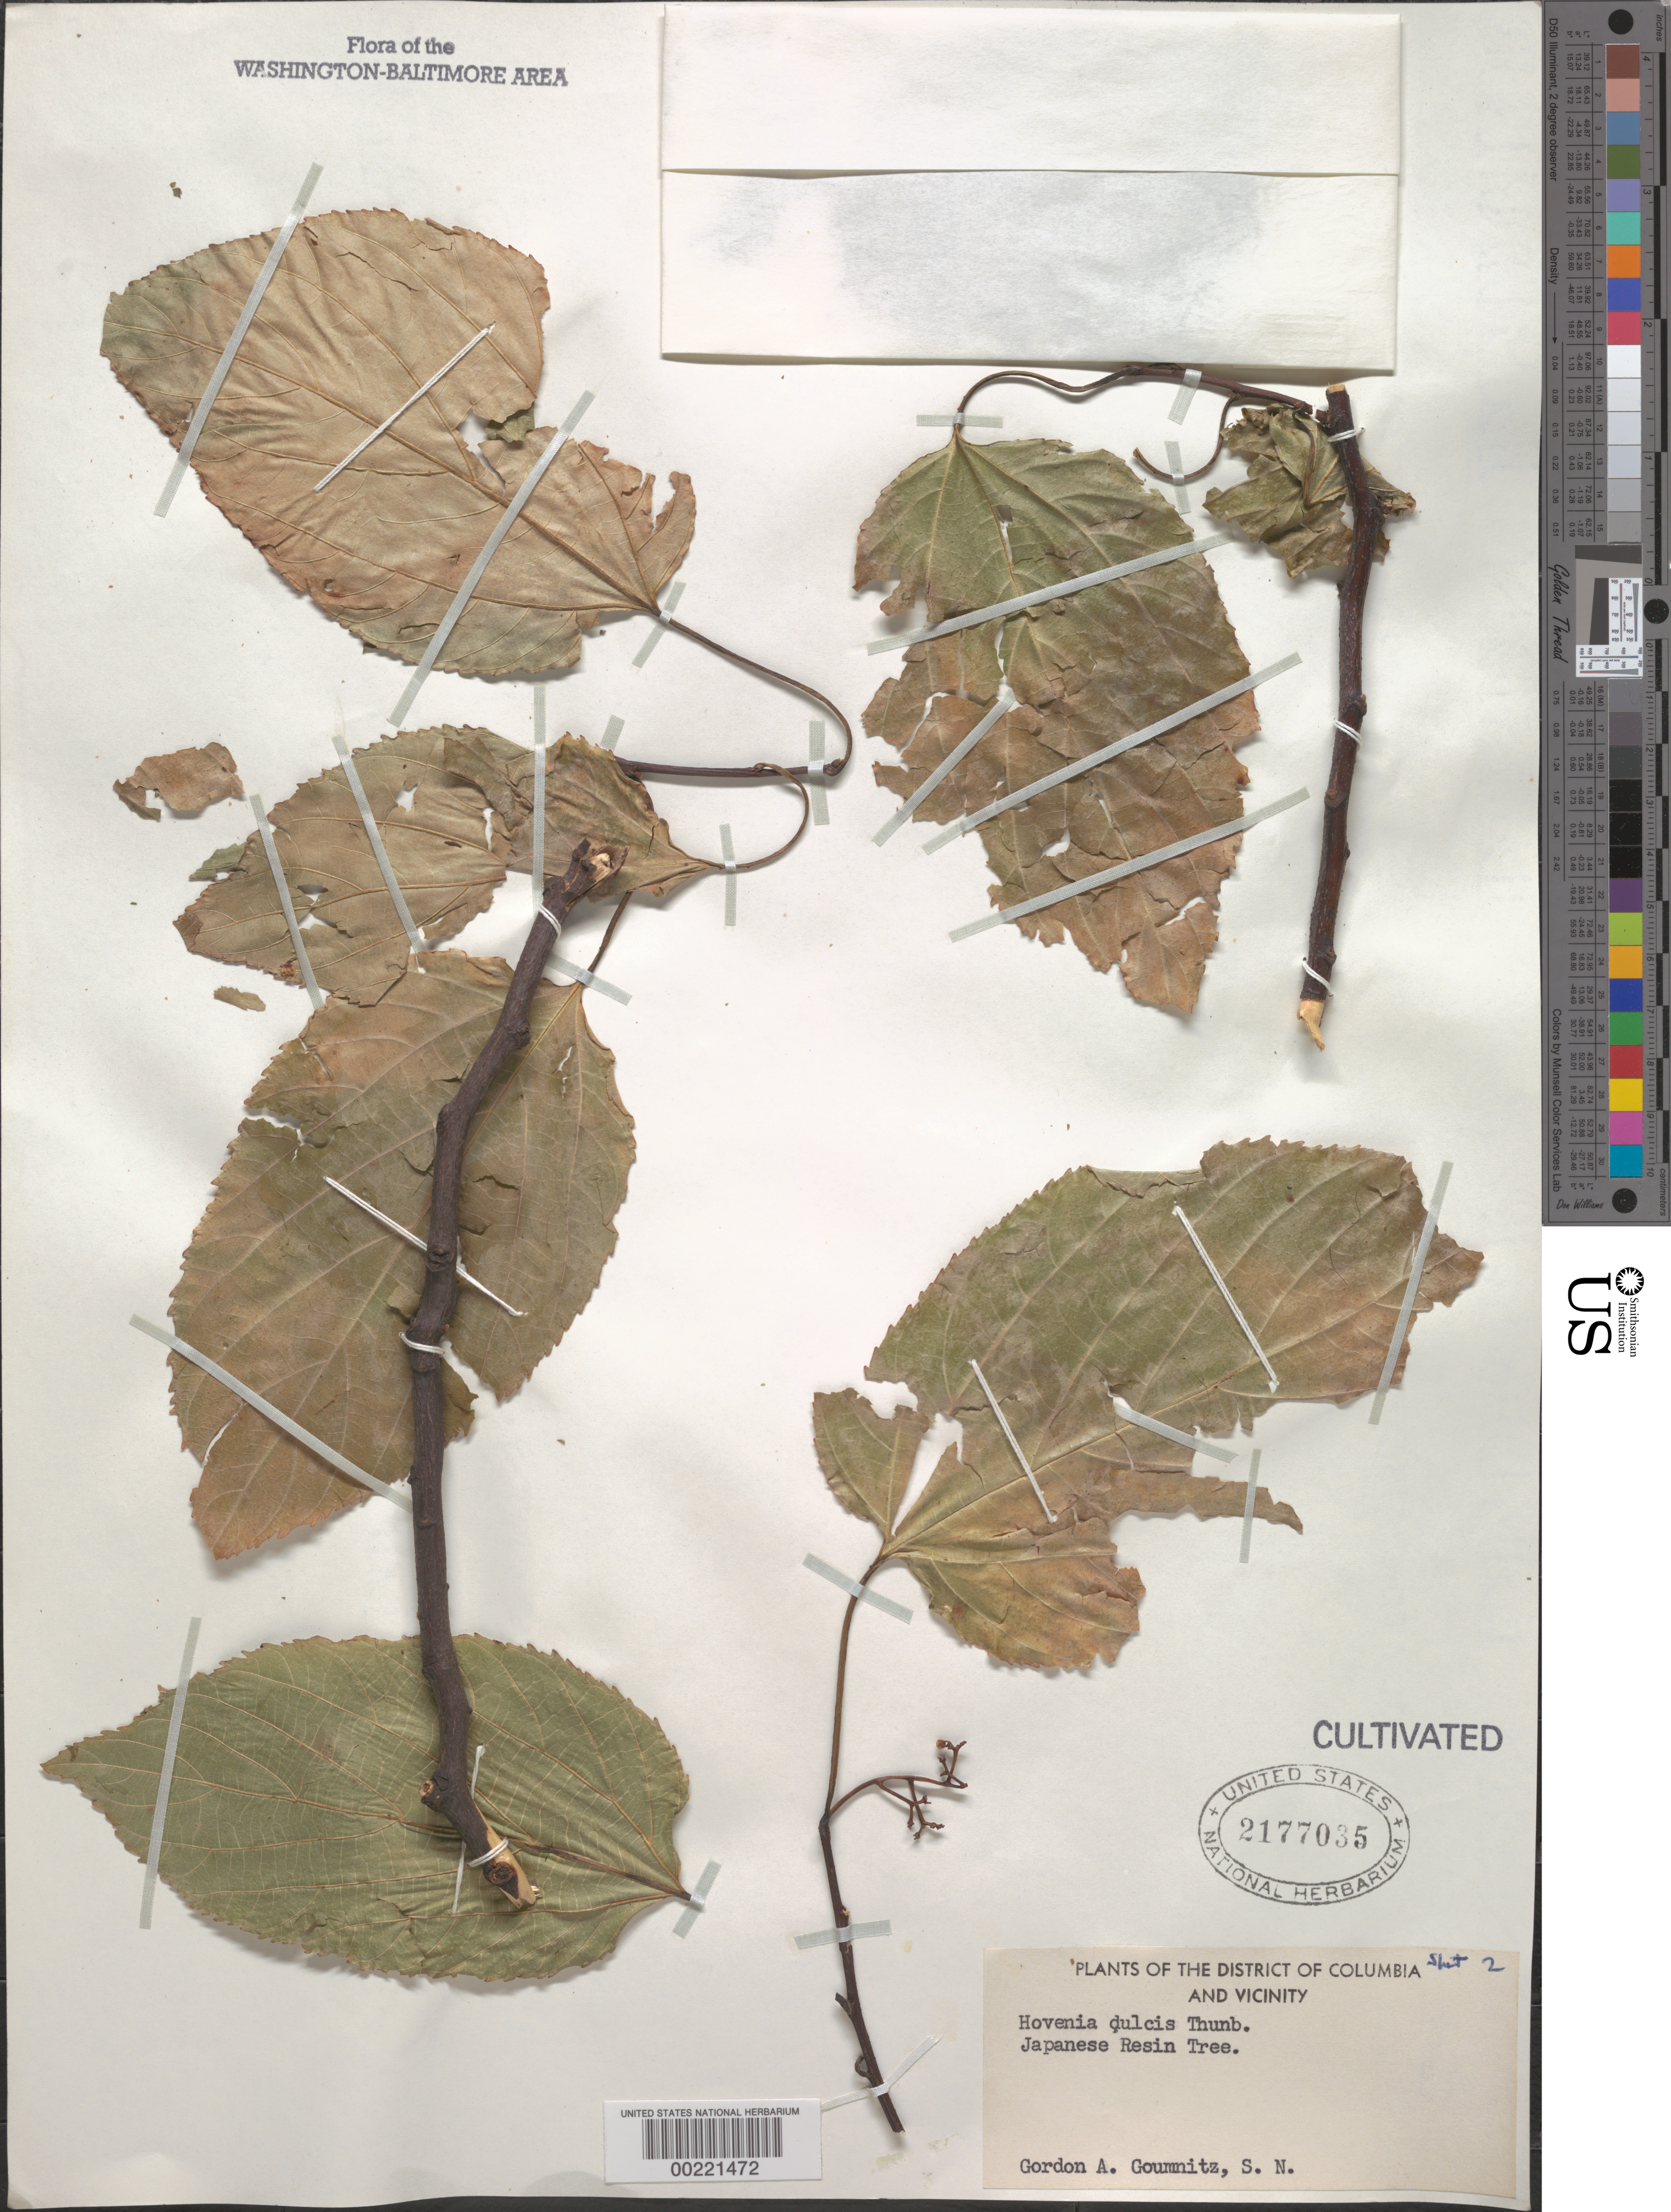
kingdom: Plantae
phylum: Tracheophyta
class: Magnoliopsida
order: Rosales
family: Rhamnaceae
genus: Hovenia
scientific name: Hovenia dulcis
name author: Thunb.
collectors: G. Goumnitz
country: United States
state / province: District of Columbia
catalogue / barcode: US 2177035